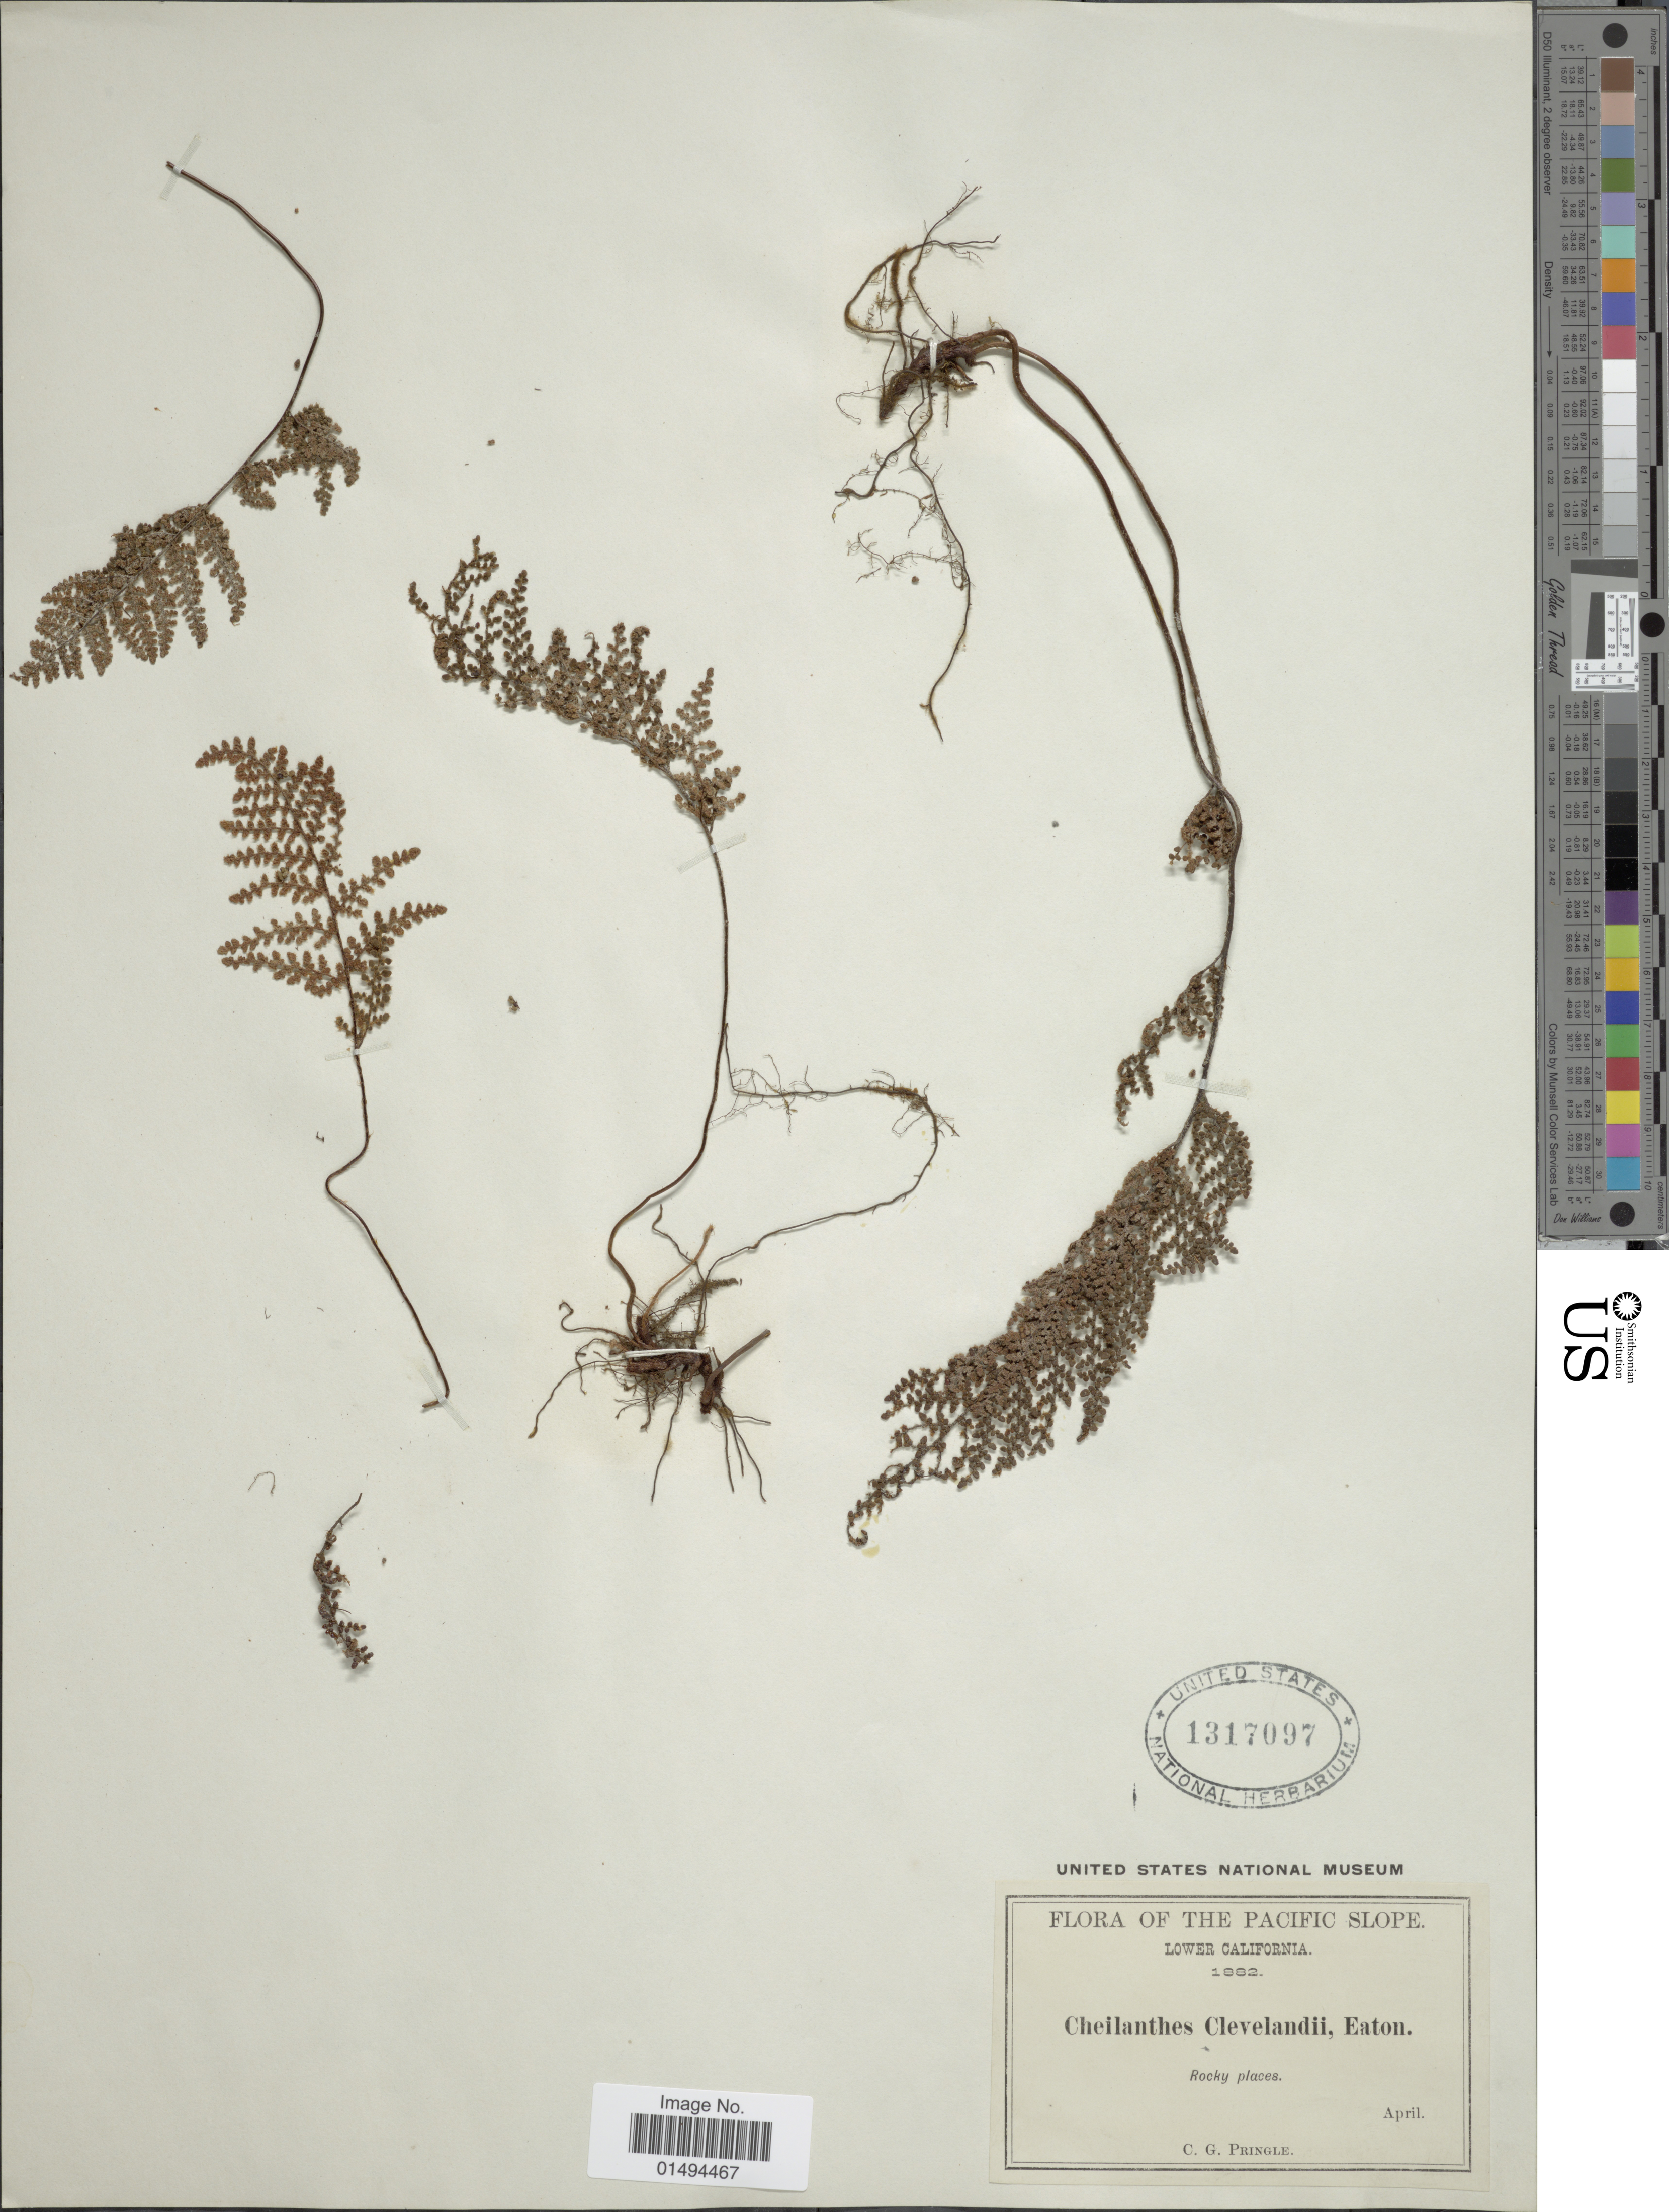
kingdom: Plantae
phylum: Tracheophyta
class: Polypodiopsida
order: Polypodiales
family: Pteridaceae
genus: Myriopteris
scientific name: Myriopteris clevelandii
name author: (D.C. Eaton) Grusz & Windham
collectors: C. G. Pringle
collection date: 1882-04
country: Mexico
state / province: Baja California Norte / Baja California Sur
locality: The Pacific Slope, Lower California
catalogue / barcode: US 1317097